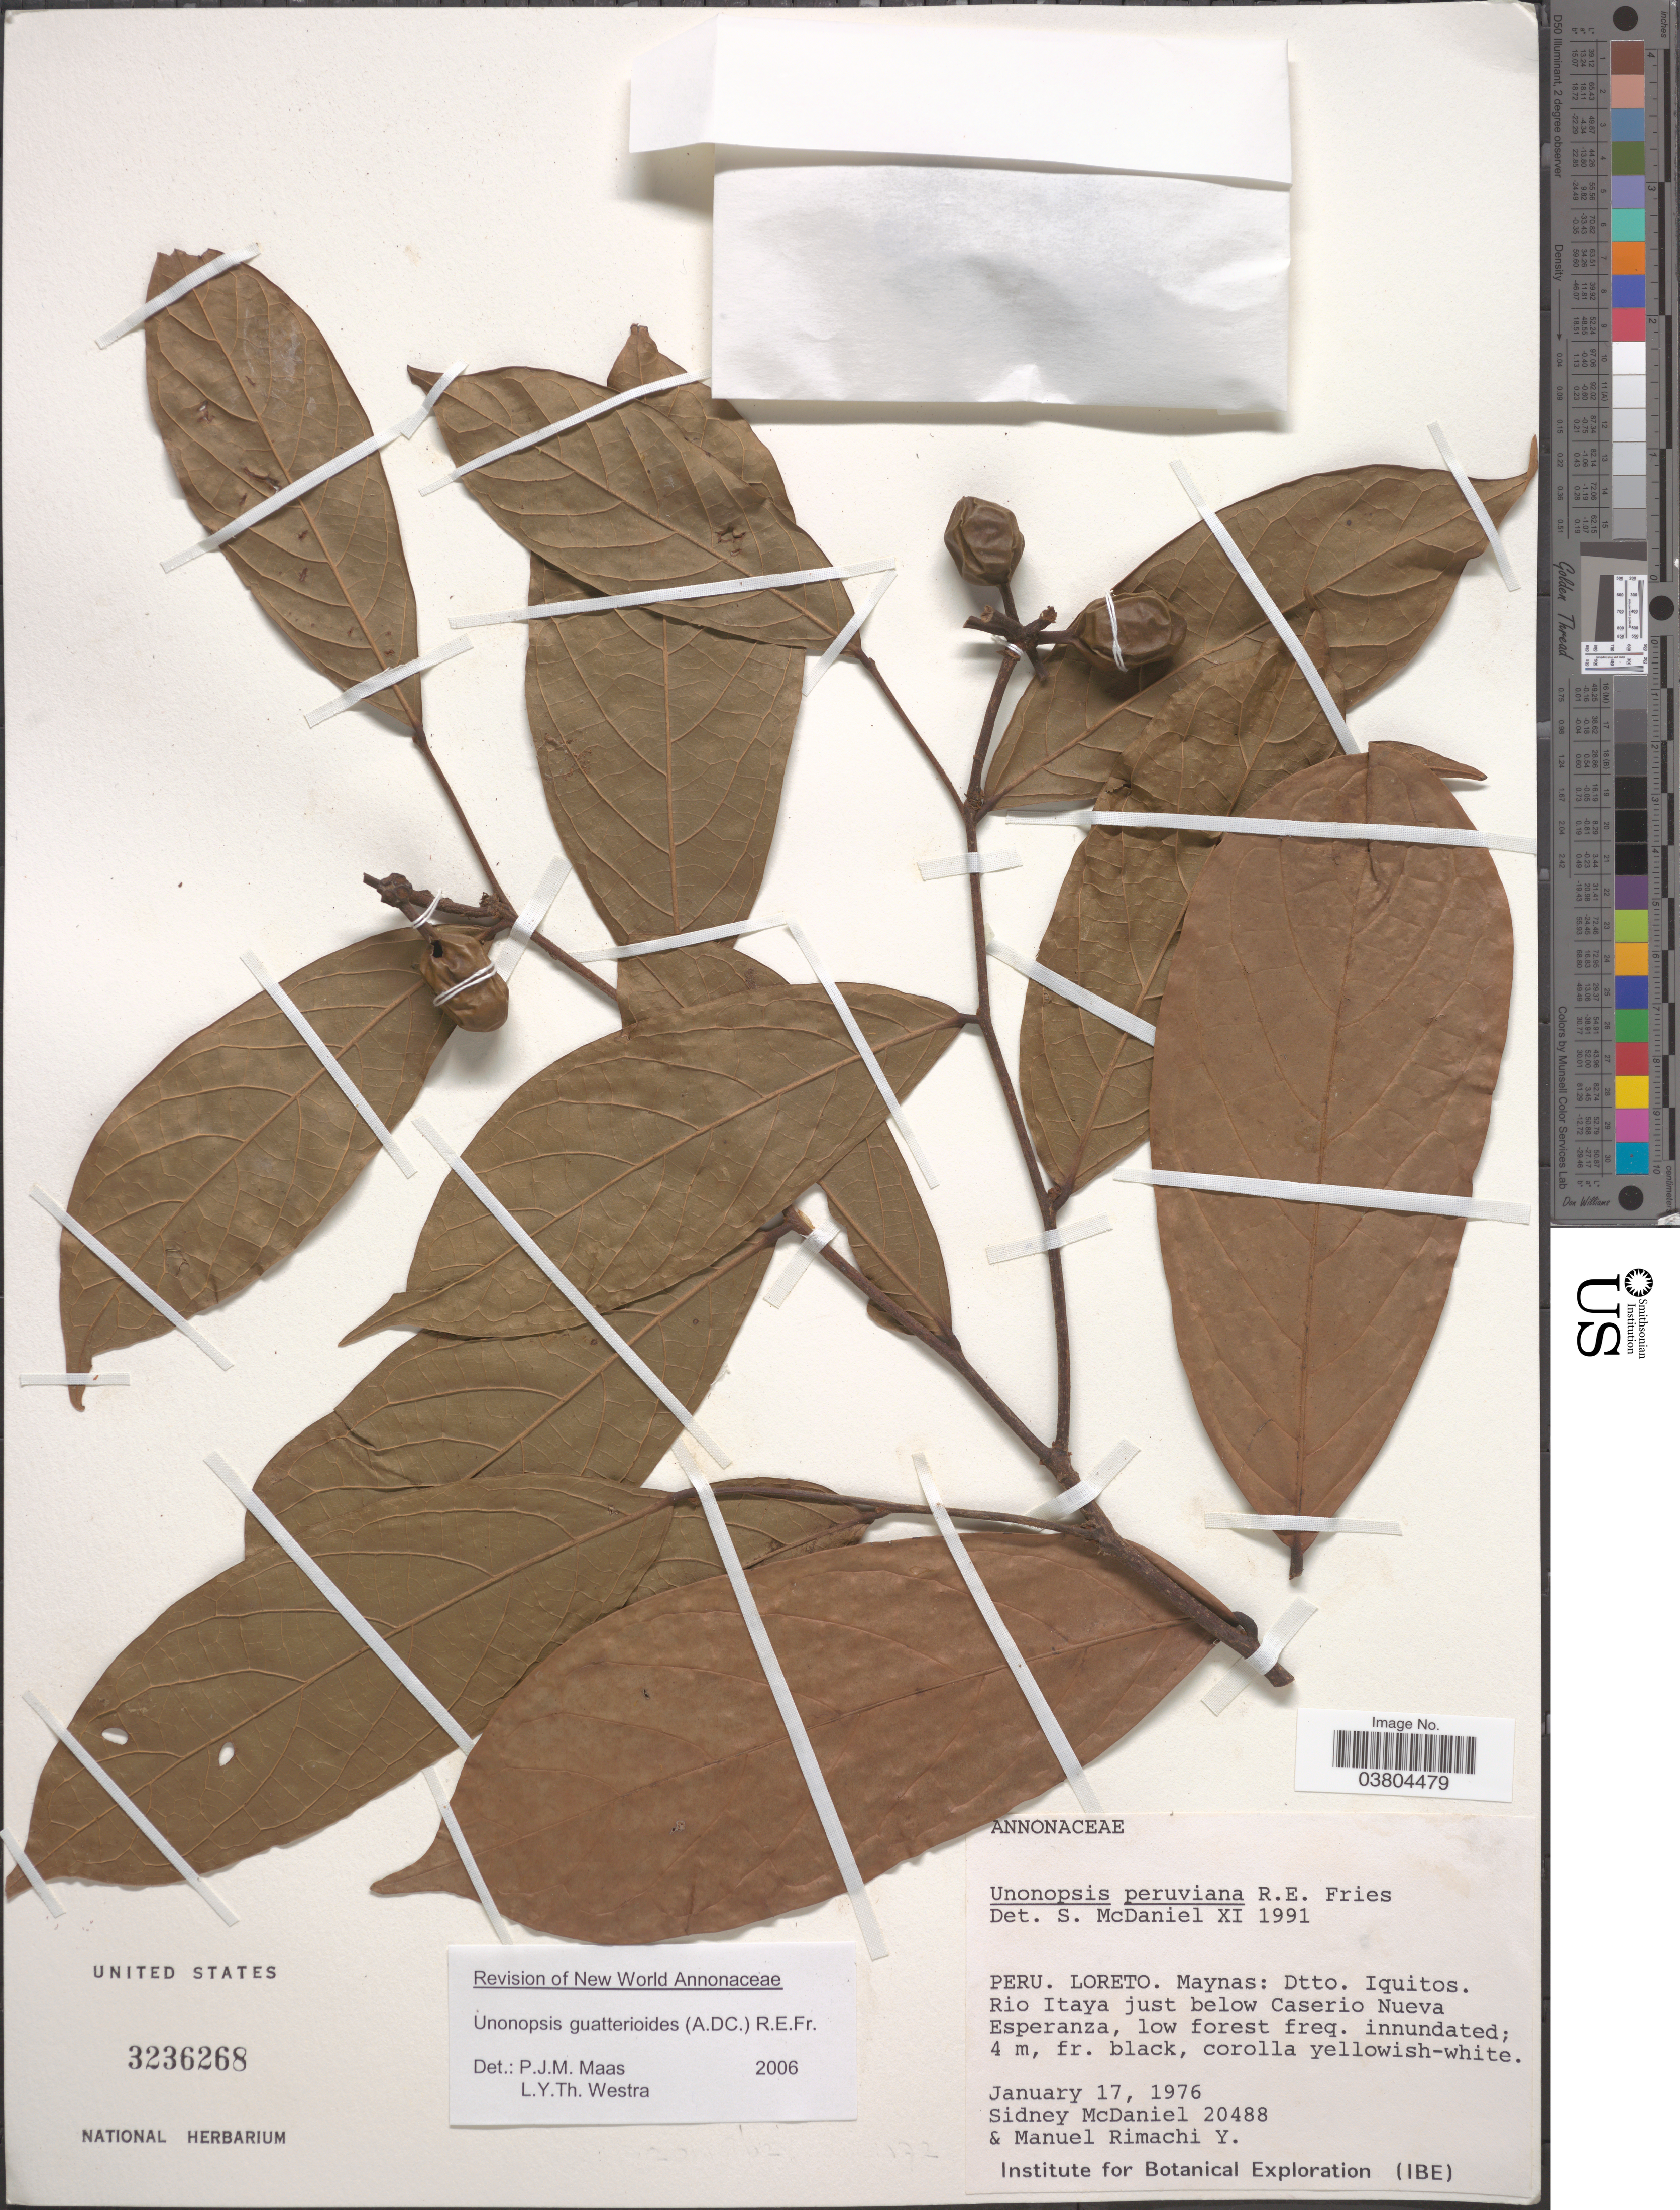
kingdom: Plantae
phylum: Tracheophyta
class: Magnoliopsida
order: Magnoliales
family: Annonaceae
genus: Unonopsis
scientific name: Unonopsis guatterioides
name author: (A. DC.) R.E. Fr.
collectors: S. McDaniel & M. Rimachi Y.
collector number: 20488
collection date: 1976-01-17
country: Peru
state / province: Loreto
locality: Maynas: Dtto. Iquitos. Rio Itaya just below Caserio Nueva Esperanza.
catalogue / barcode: US 3236268